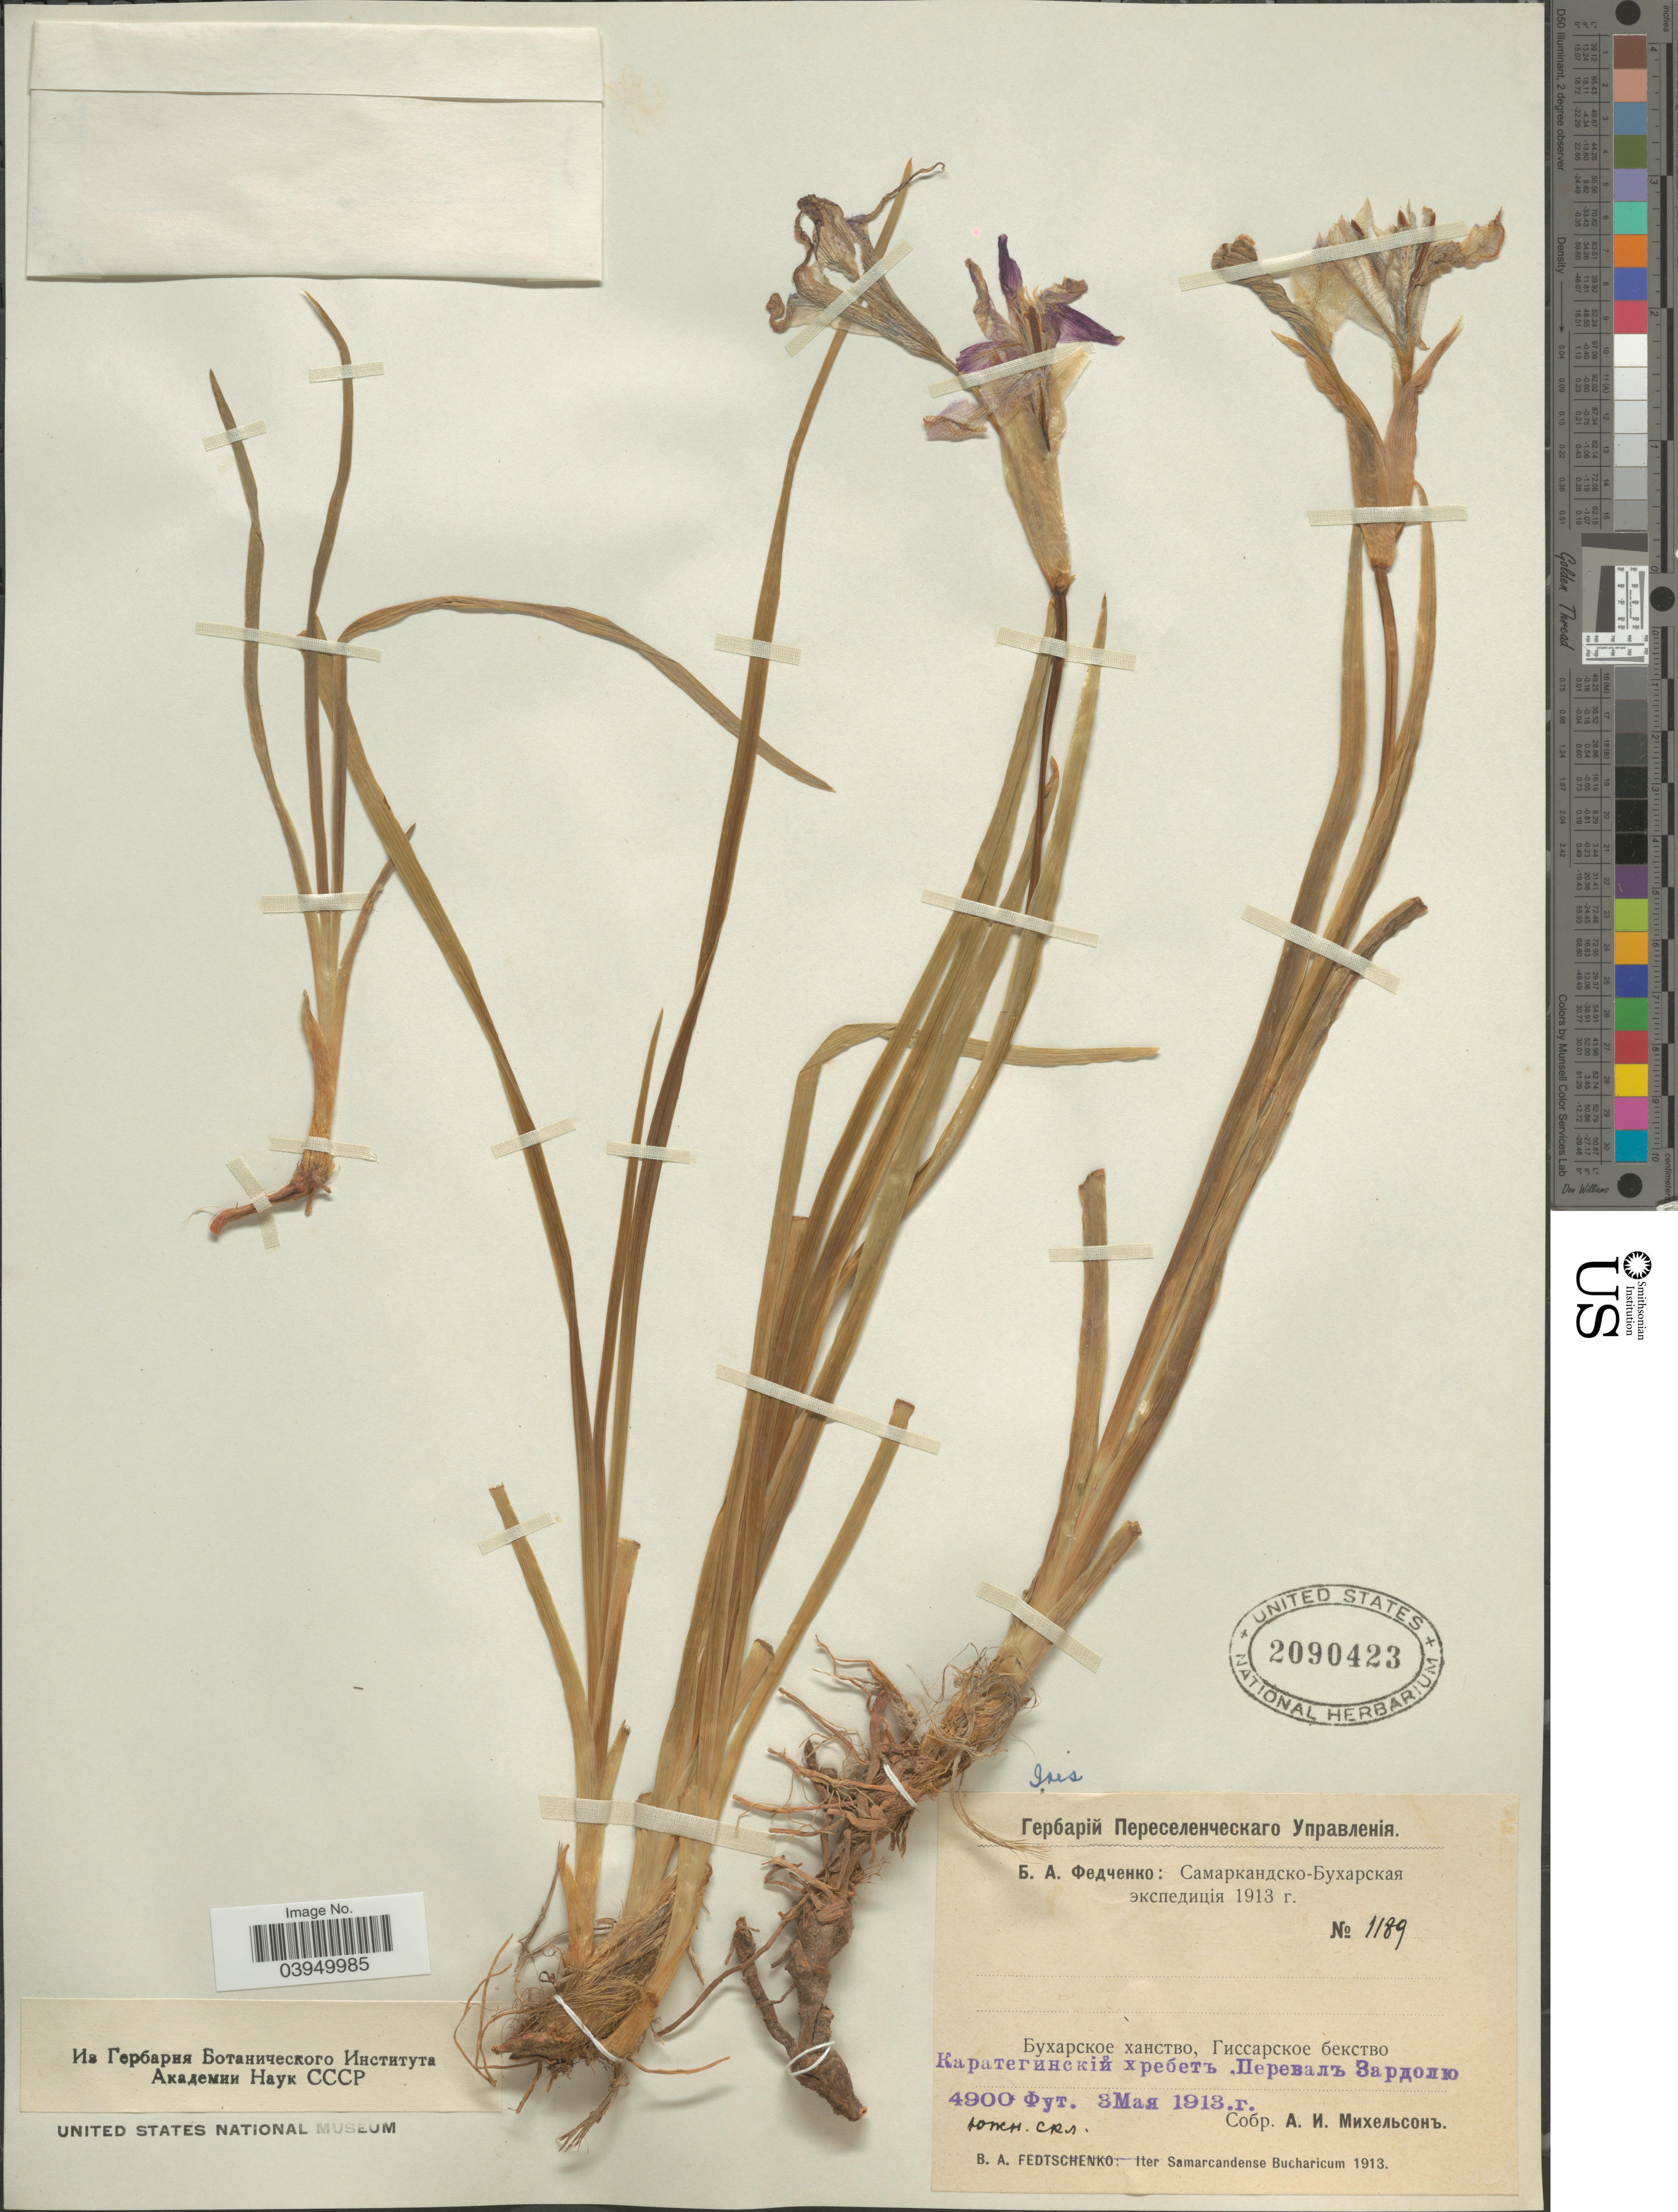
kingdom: Plantae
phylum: Tracheophyta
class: Liliopsida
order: Asparagales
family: Iridaceae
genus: Iris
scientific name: Iris sp.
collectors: B. A. Fedtschenko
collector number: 1189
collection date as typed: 3 X 1913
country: Uzbekistan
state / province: Samarqand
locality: Iter Samarcandense Bucharicum.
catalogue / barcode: US 2090423